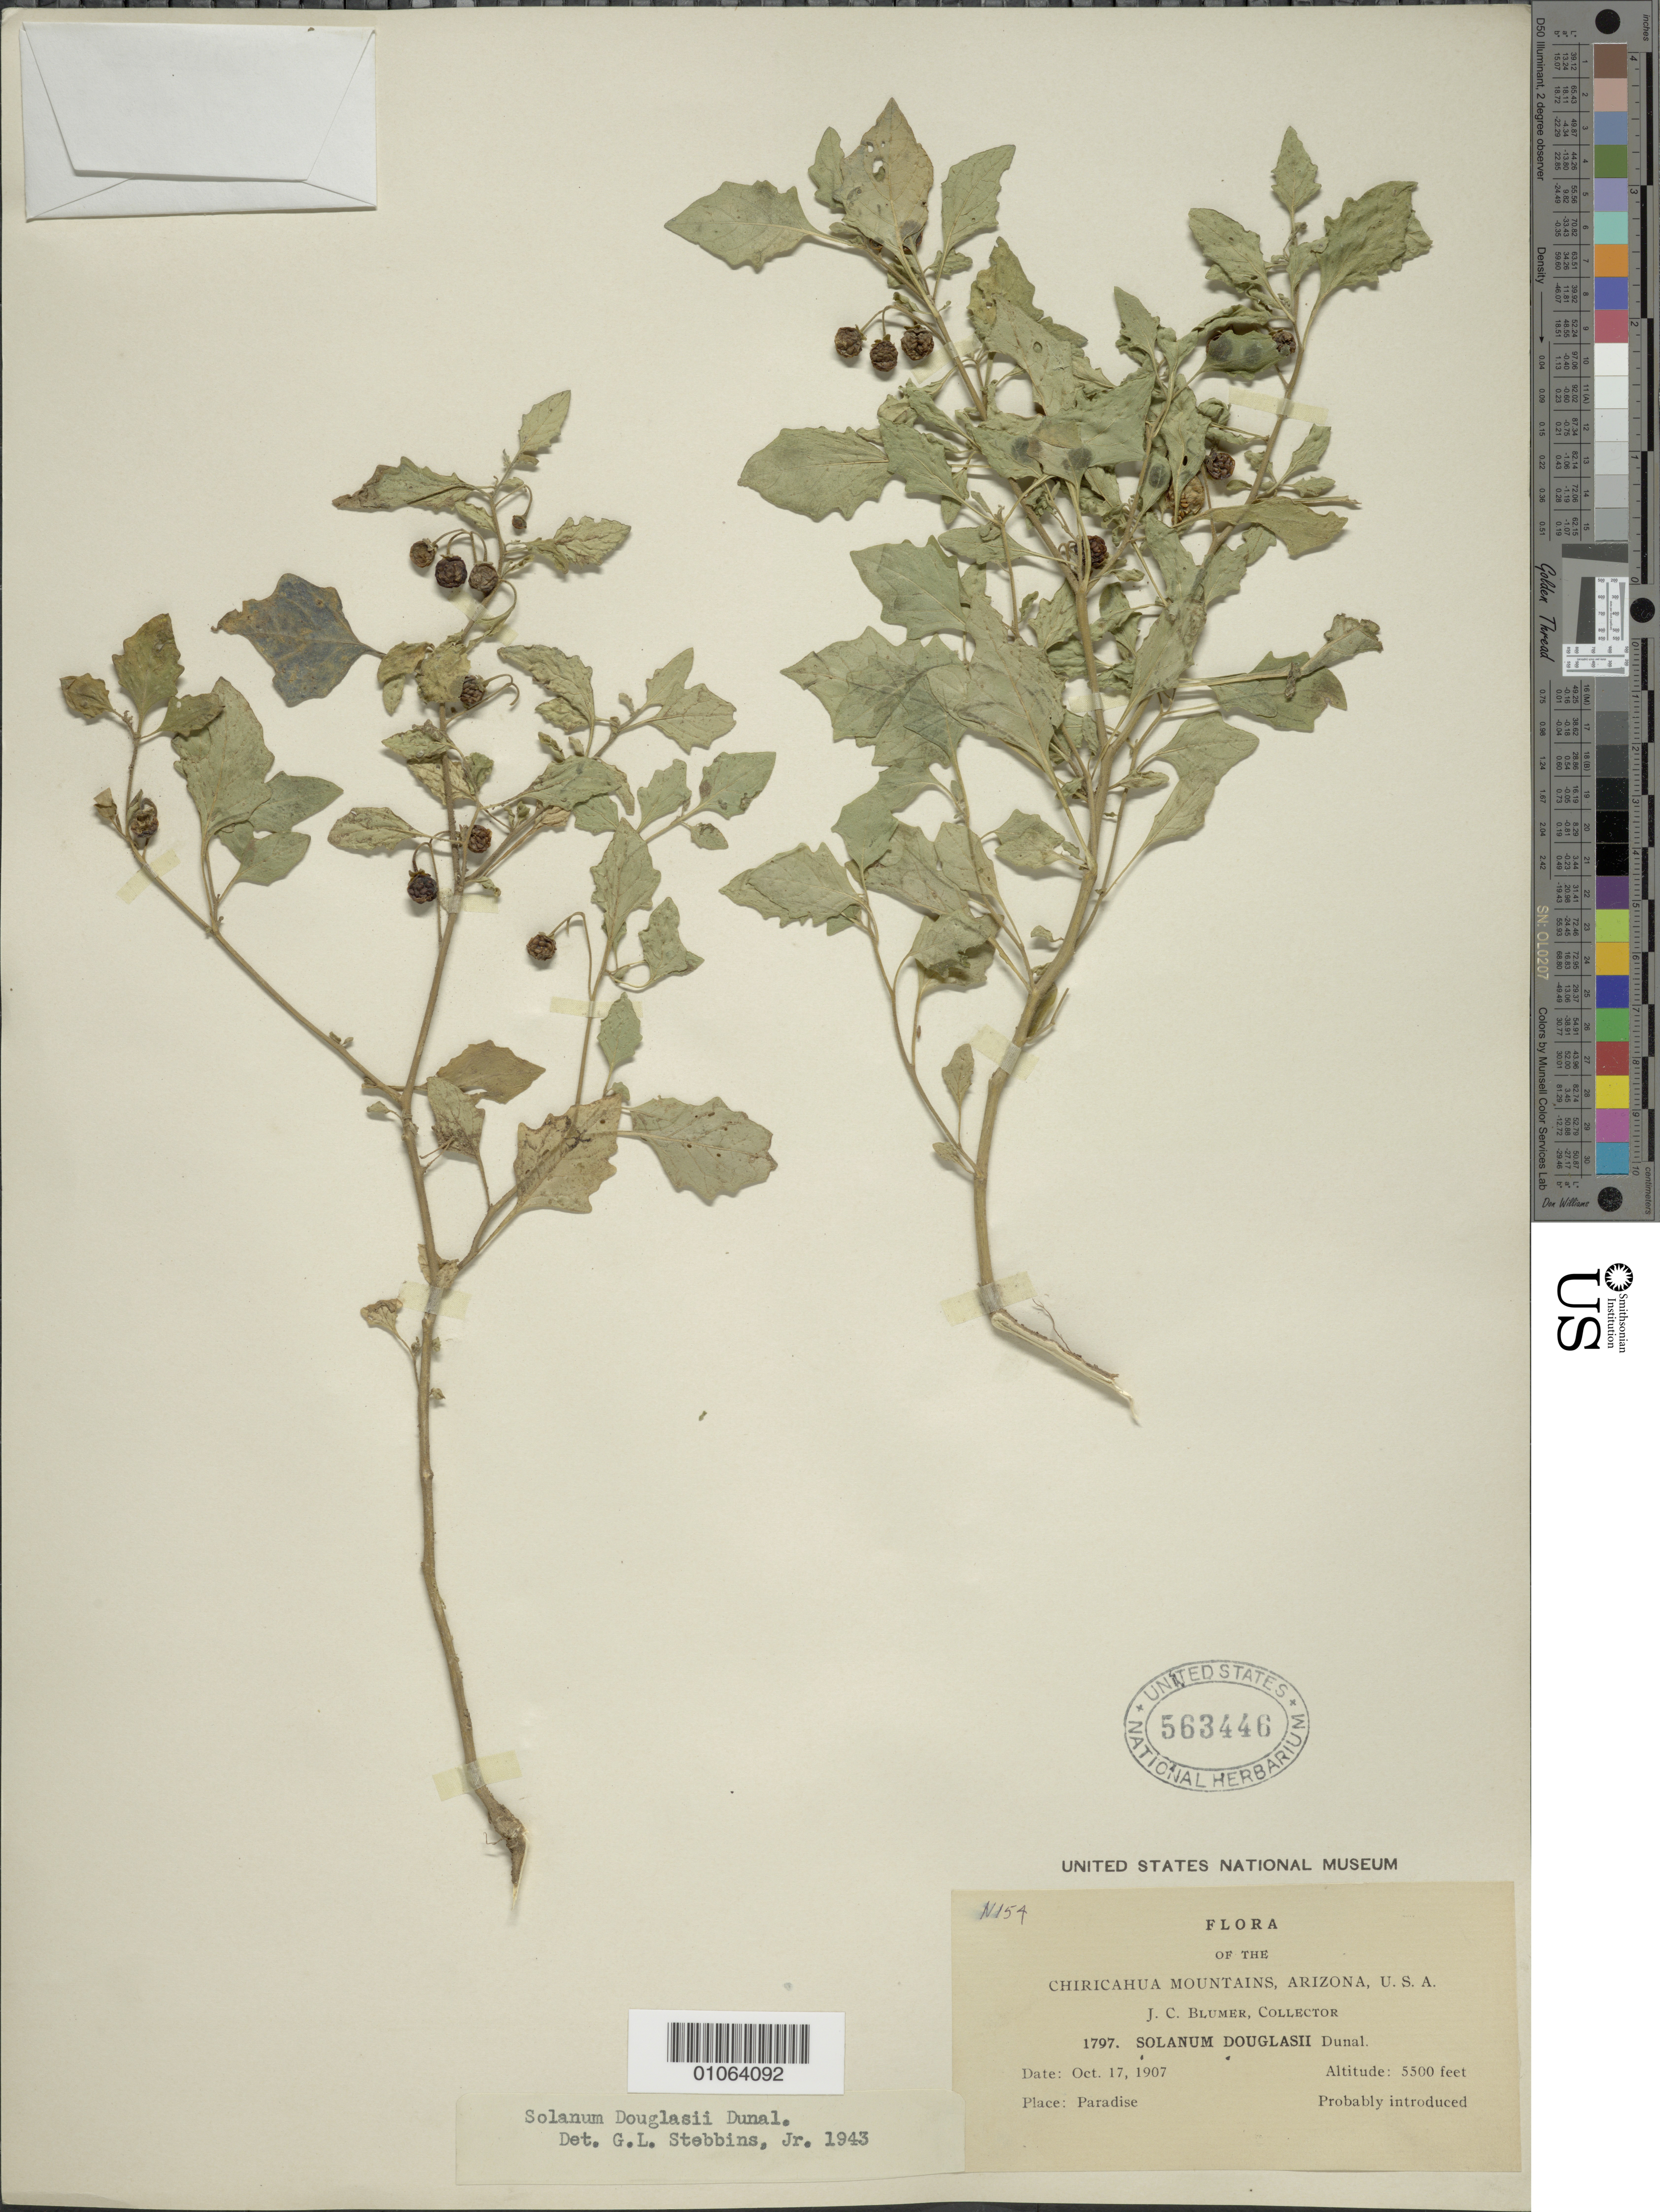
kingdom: Plantae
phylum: Tracheophyta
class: Magnoliopsida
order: Solanales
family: Solanaceae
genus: Solanum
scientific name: Solanum douglasii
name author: Dunal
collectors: J. C. Blumer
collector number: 1797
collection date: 1907-10-17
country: United States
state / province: Arizona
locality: The Chiricahua Mountains. Paradise.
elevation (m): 1676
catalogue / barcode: US 563446